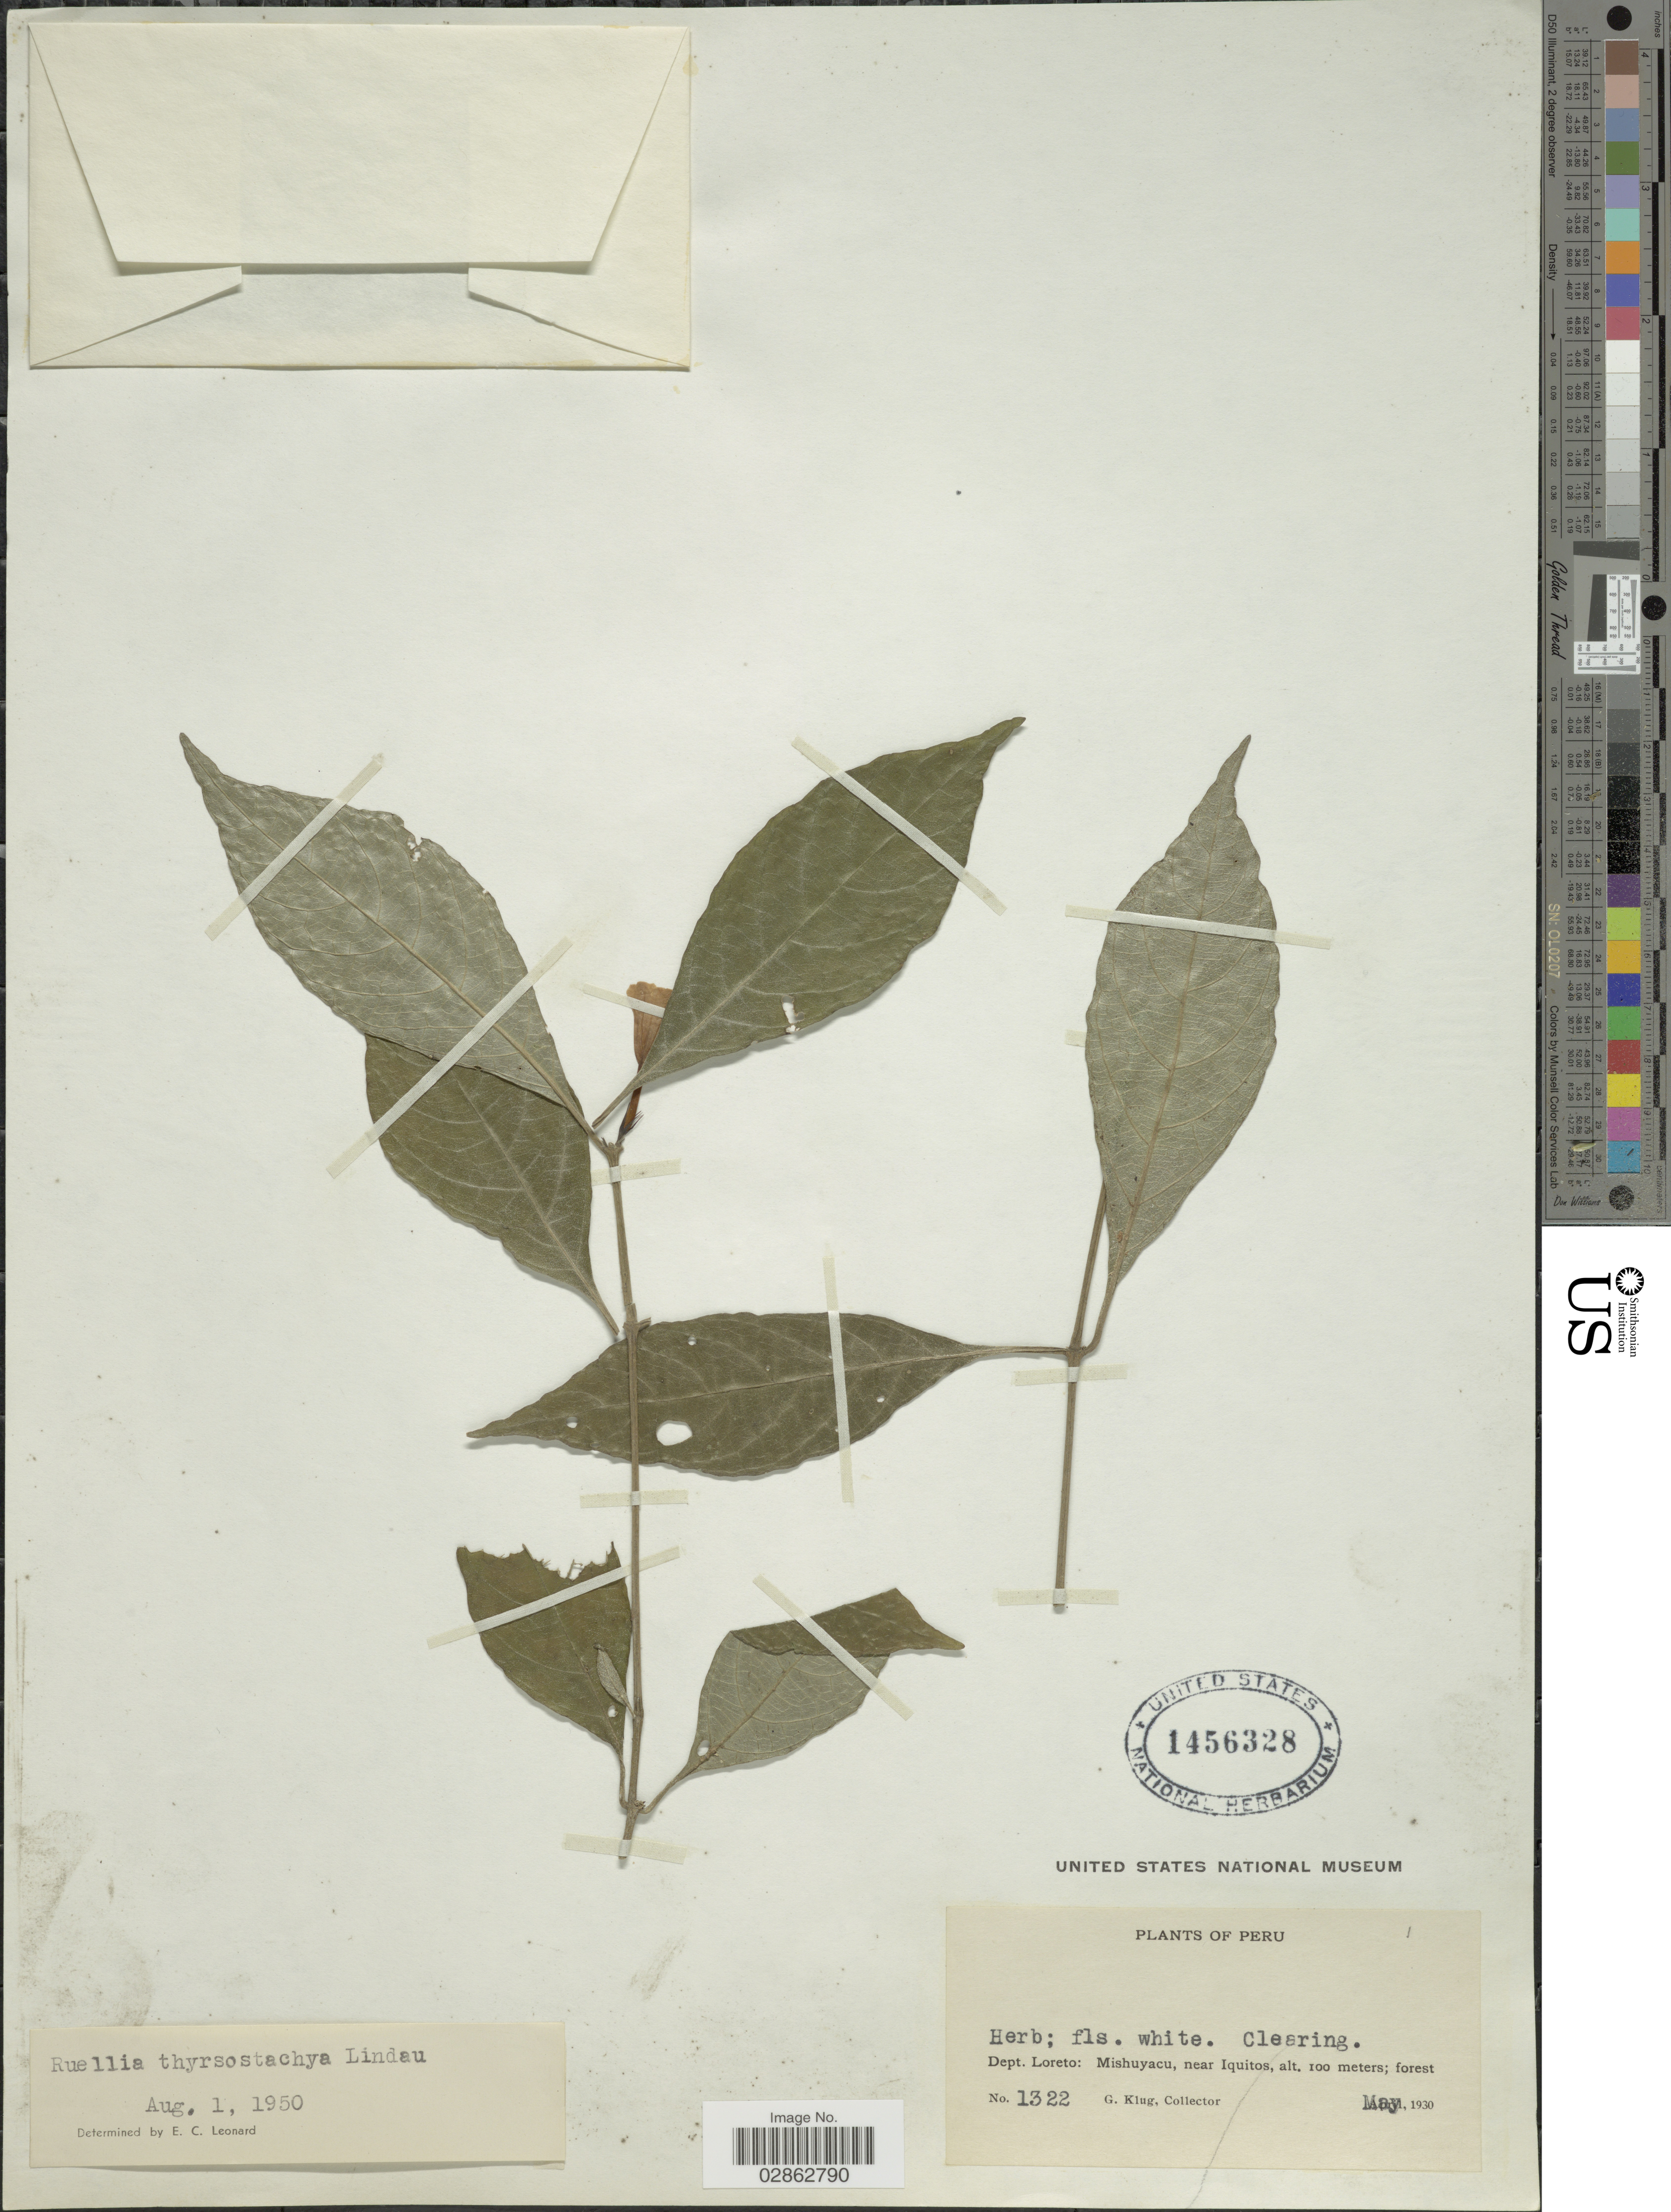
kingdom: Plantae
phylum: Tracheophyta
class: Magnoliopsida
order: Lamiales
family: Acanthaceae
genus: Ruellia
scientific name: Ruellia sp.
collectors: G. Klug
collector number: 1322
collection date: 1930-05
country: Peru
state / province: Loreto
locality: Dept. Loreto: Mishuyacu, near Iquitos.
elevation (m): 100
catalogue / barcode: US 1456328